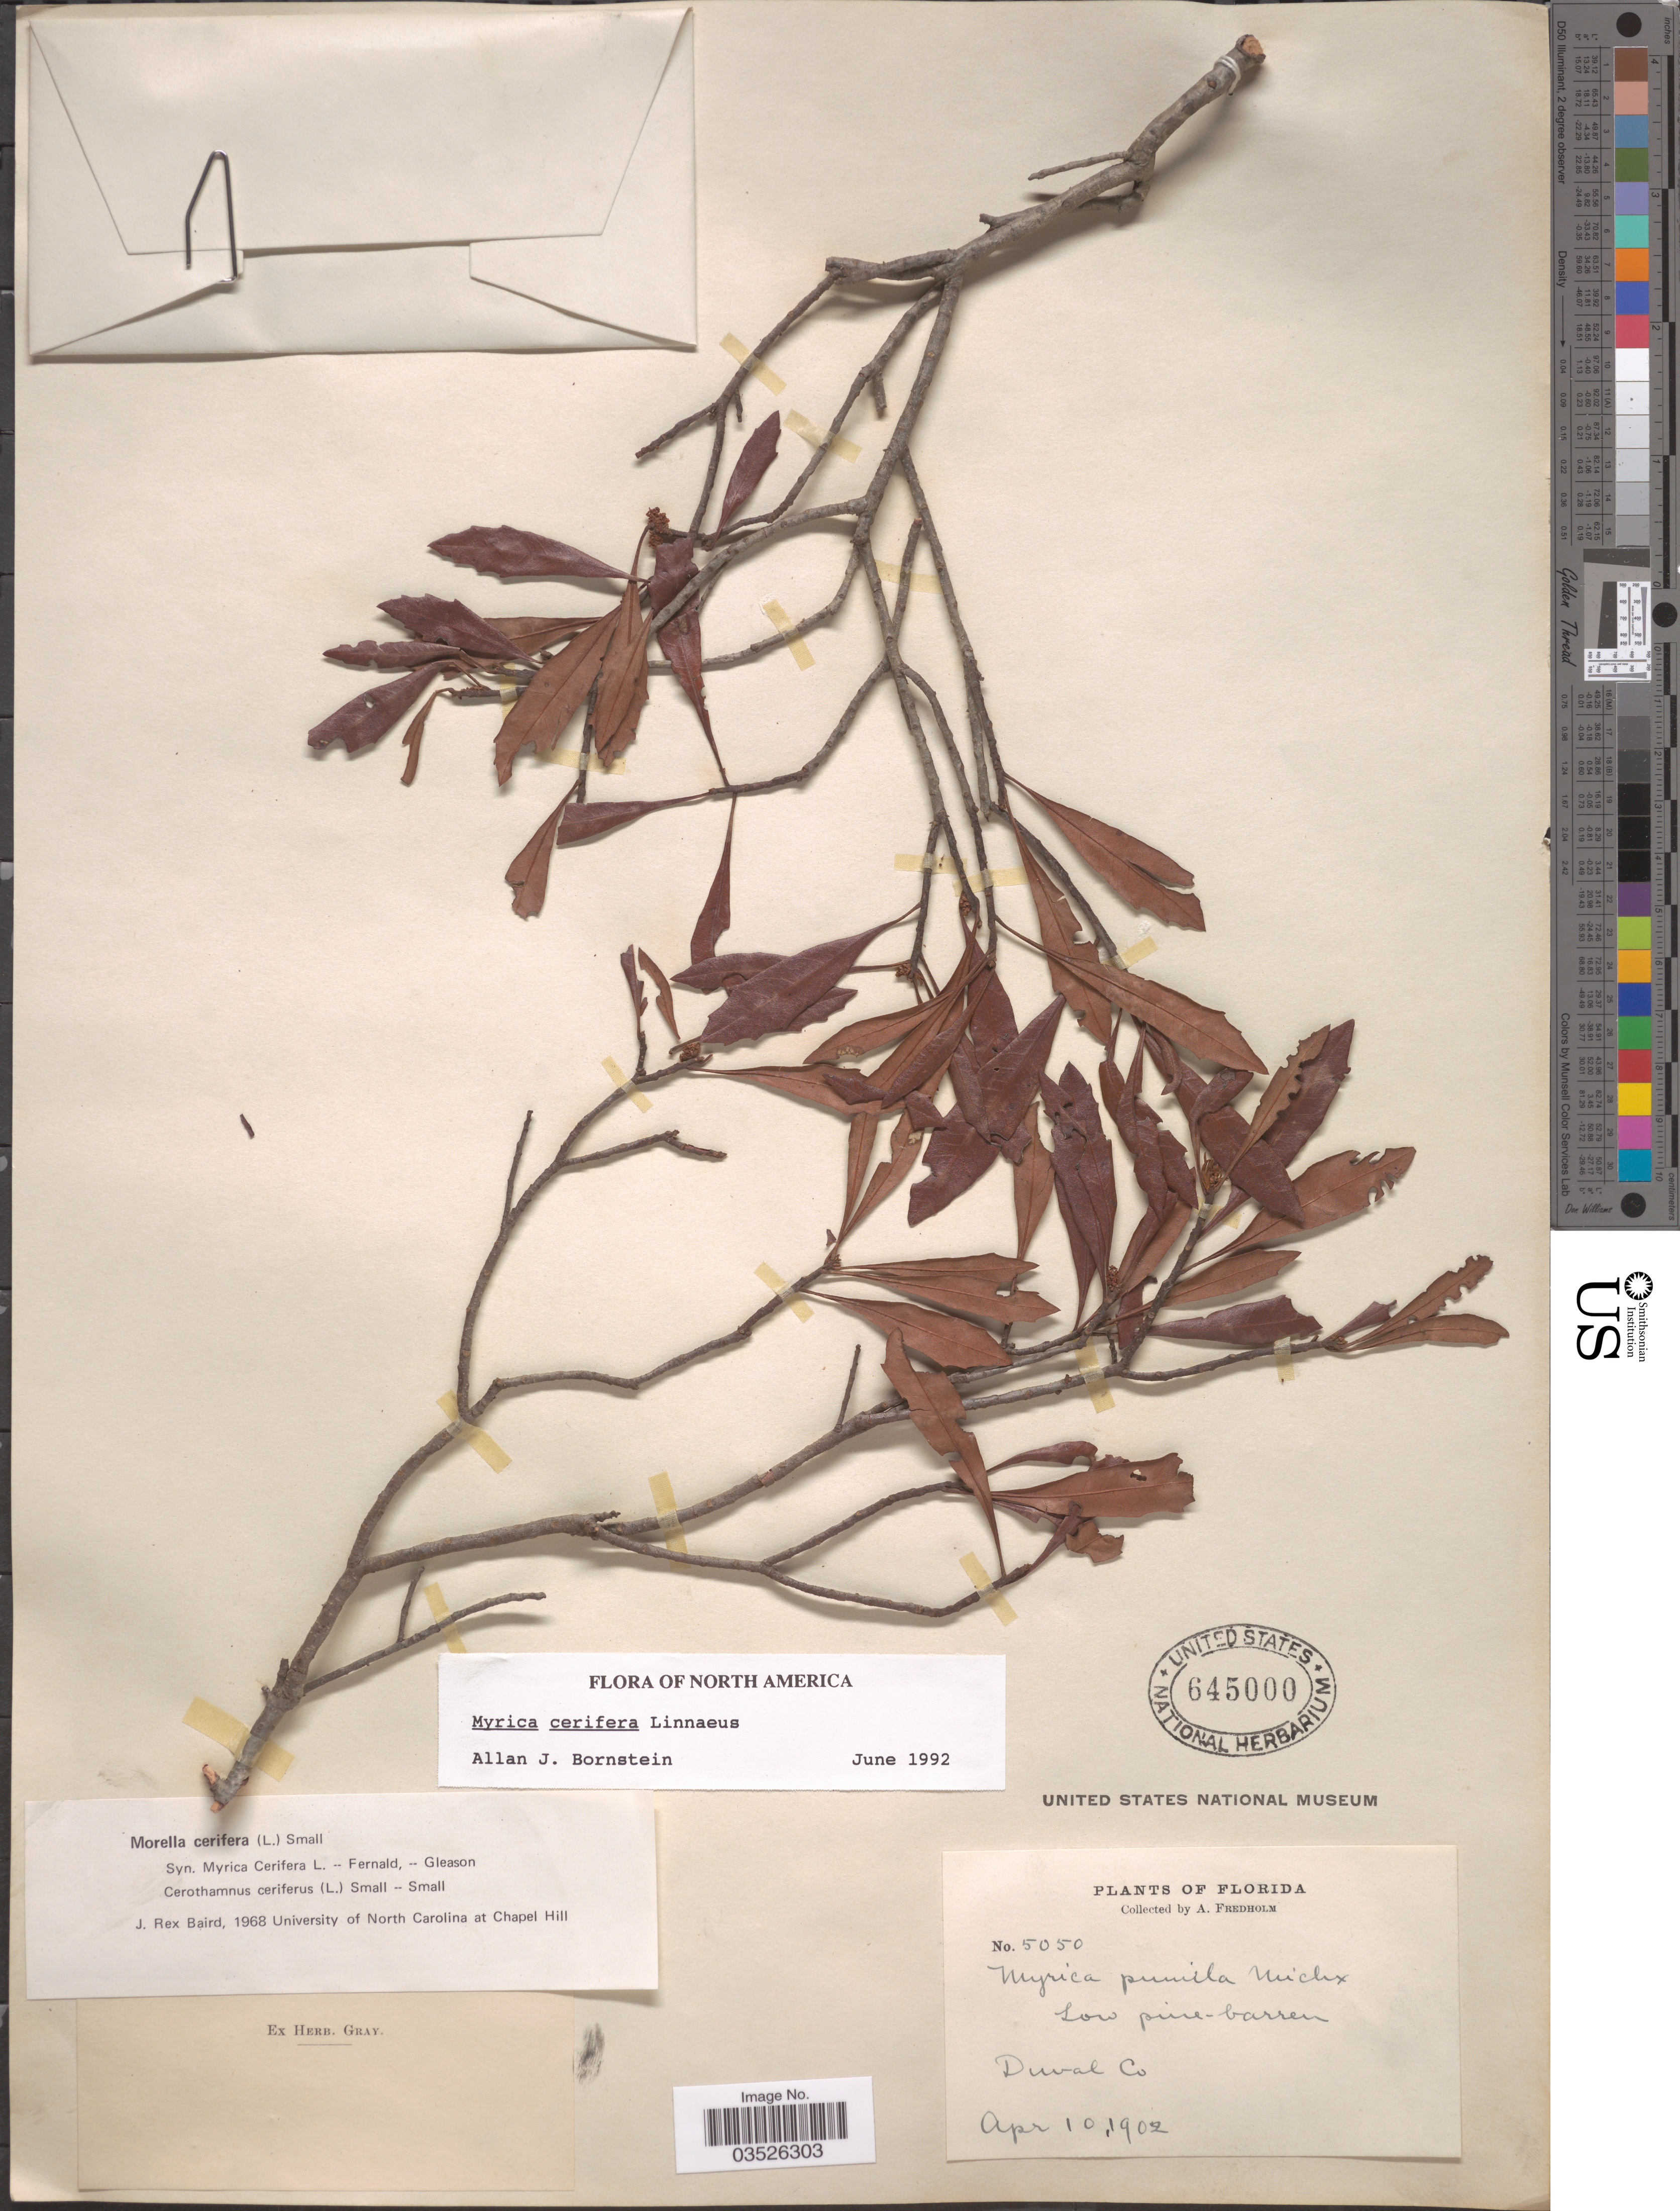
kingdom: Plantae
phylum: Tracheophyta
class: Magnoliopsida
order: Fagales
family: Myricaceae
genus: Morella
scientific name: Morella pumila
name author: (Michx.) Small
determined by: Strong, Mark T., (BOT), Smithsonian Institution - National Museum of Natural History (UNITED STATES)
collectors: A. Fredholm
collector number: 5050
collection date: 1902-04-10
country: United States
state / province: Florida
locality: Duval Co.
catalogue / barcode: US 645000